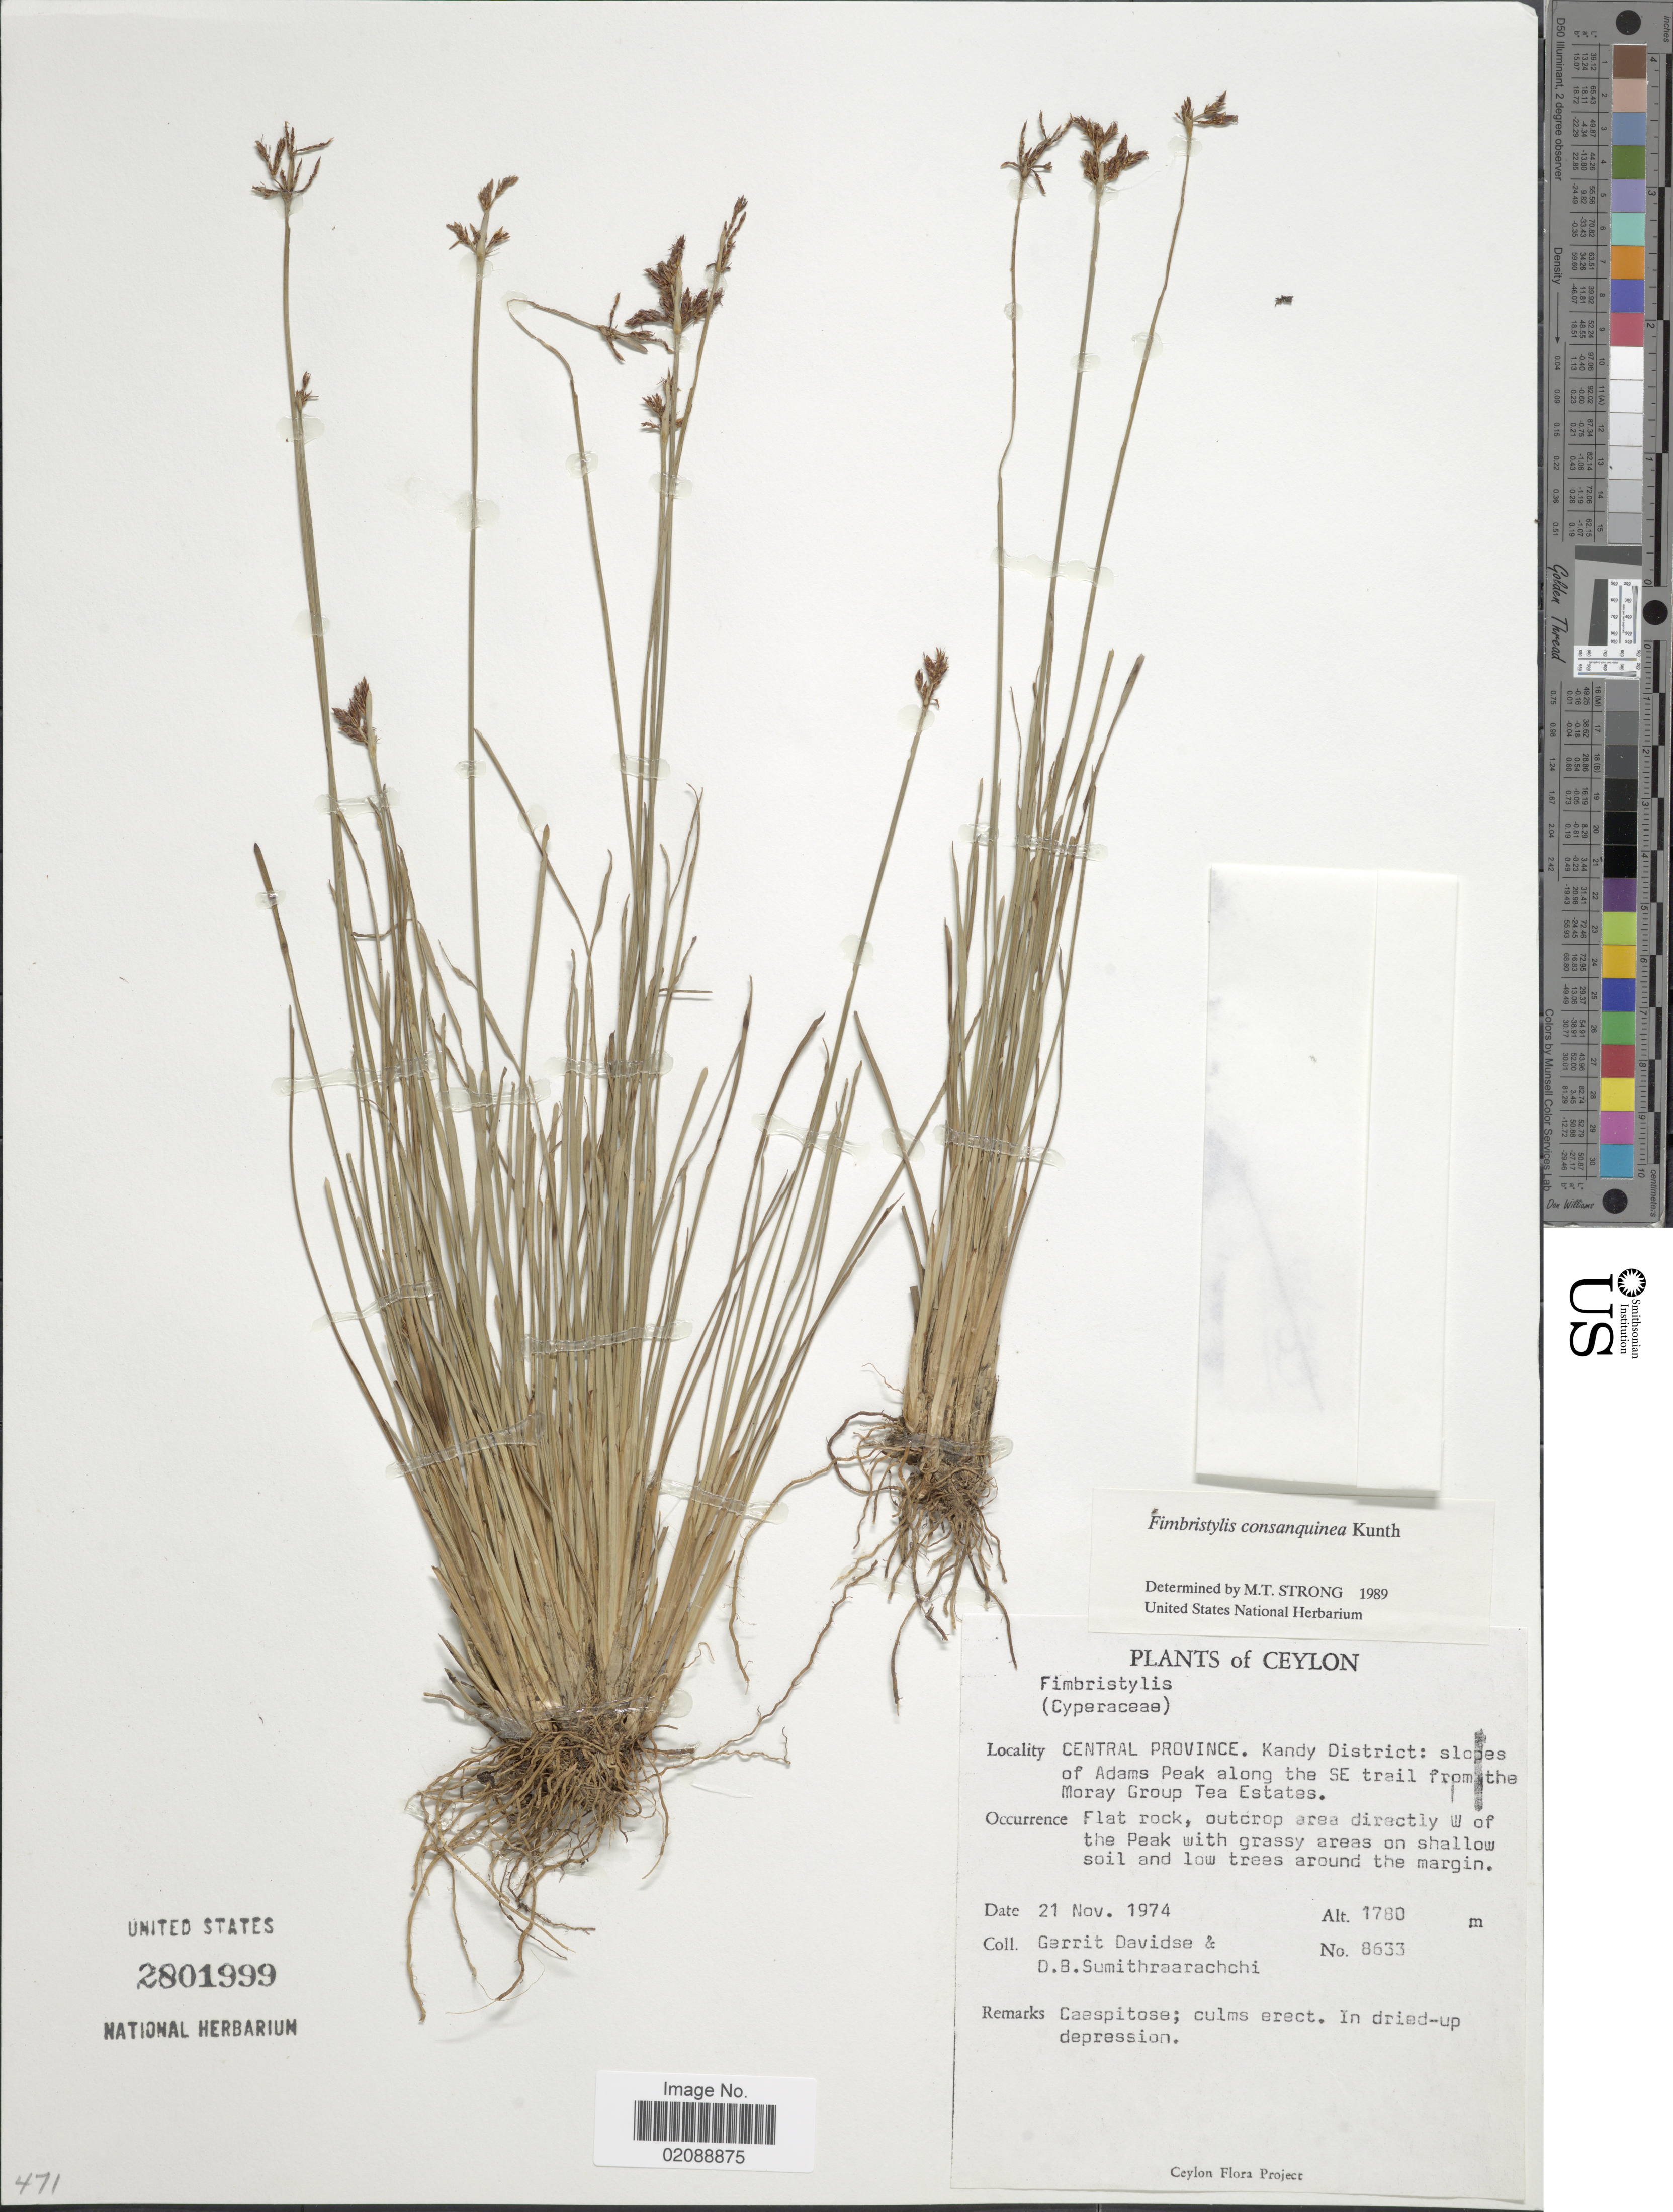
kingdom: Plantae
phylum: Tracheophyta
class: Liliopsida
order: Poales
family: Cyperaceae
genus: Fimbristylis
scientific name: Fimbristylis consanguinea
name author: Kunth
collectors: G. Davidse & D. B. Sumithraarachchi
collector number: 8633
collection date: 1974-11-21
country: Sri Lanka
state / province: Central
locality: Kandy District: slopes of Adams Peak along the SE trail from the Moray Group Tea Estates, Flat rock, outcrop area directly W of the Peak.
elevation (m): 1780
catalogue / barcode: US 2801999